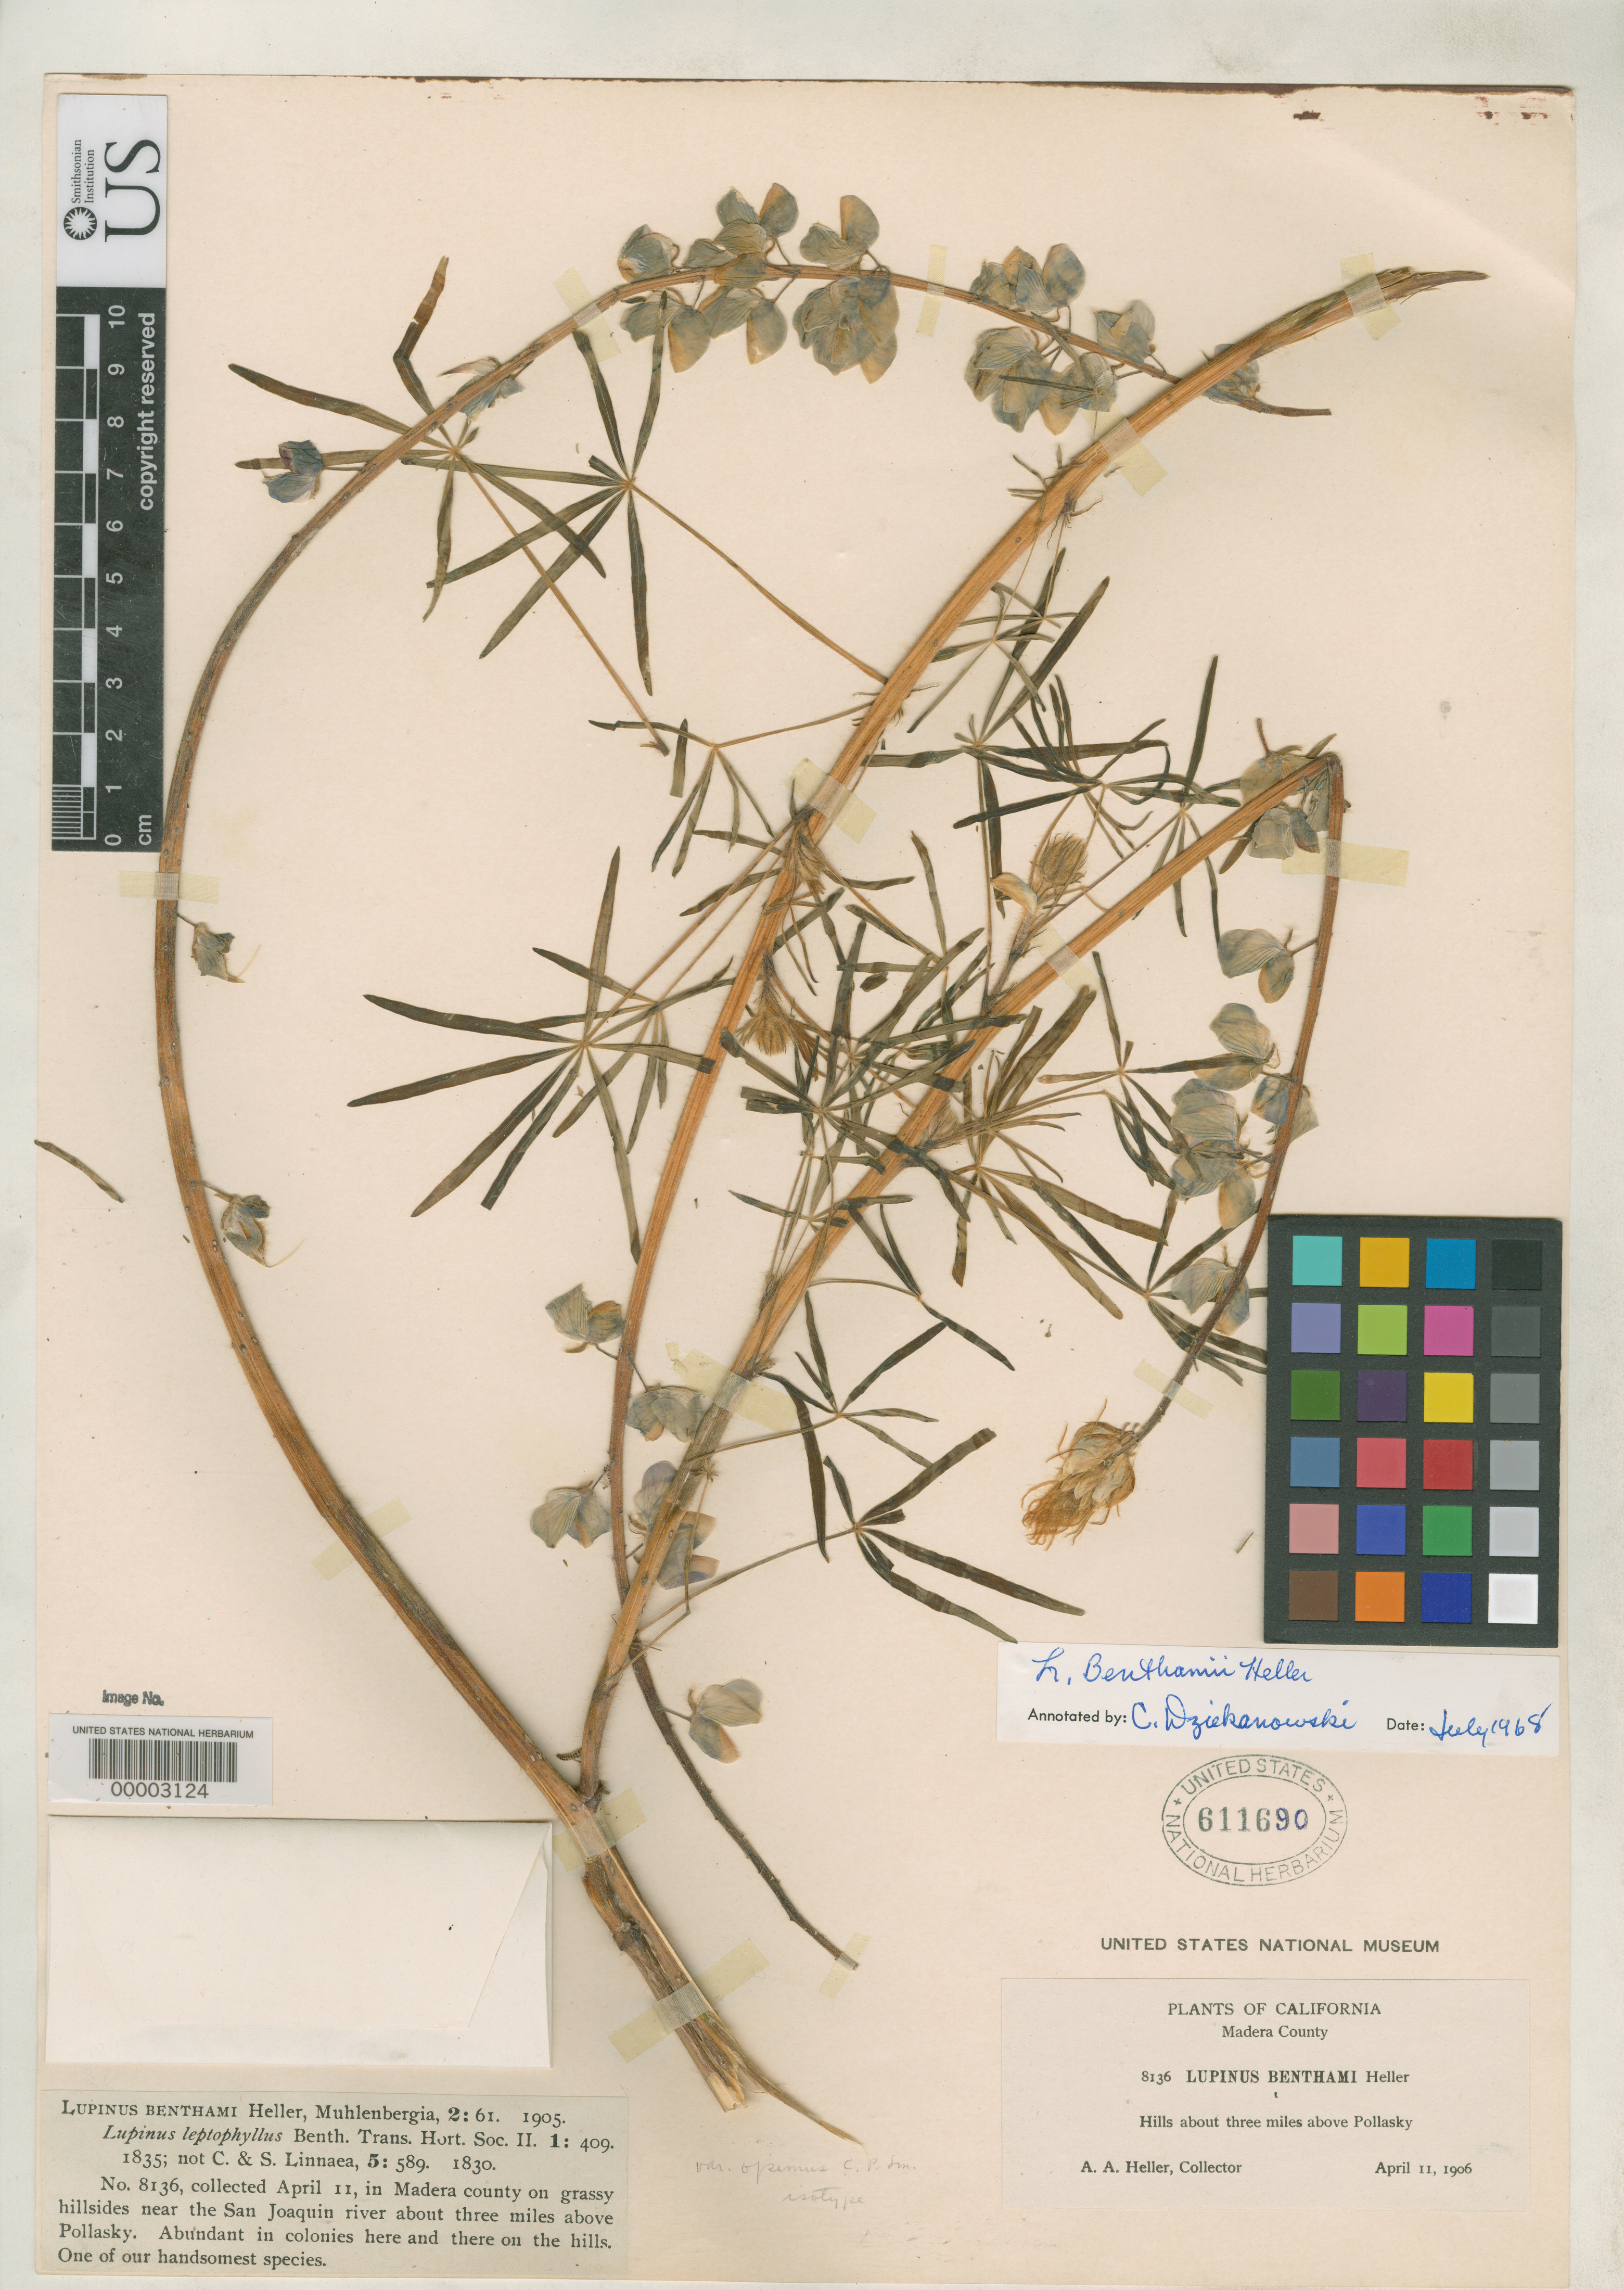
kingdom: Plantae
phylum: Tracheophyta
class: Magnoliopsida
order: Fabales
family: Fabaceae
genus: Lupinus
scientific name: Lupinus benthamii var. opimus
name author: C.P. Sm.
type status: Isotype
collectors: A. A. Heller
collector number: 8136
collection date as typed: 11 Apr 1906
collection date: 1906-04-11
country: United States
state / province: California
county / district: Madera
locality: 3 miles above Pollasky.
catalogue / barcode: US 611690